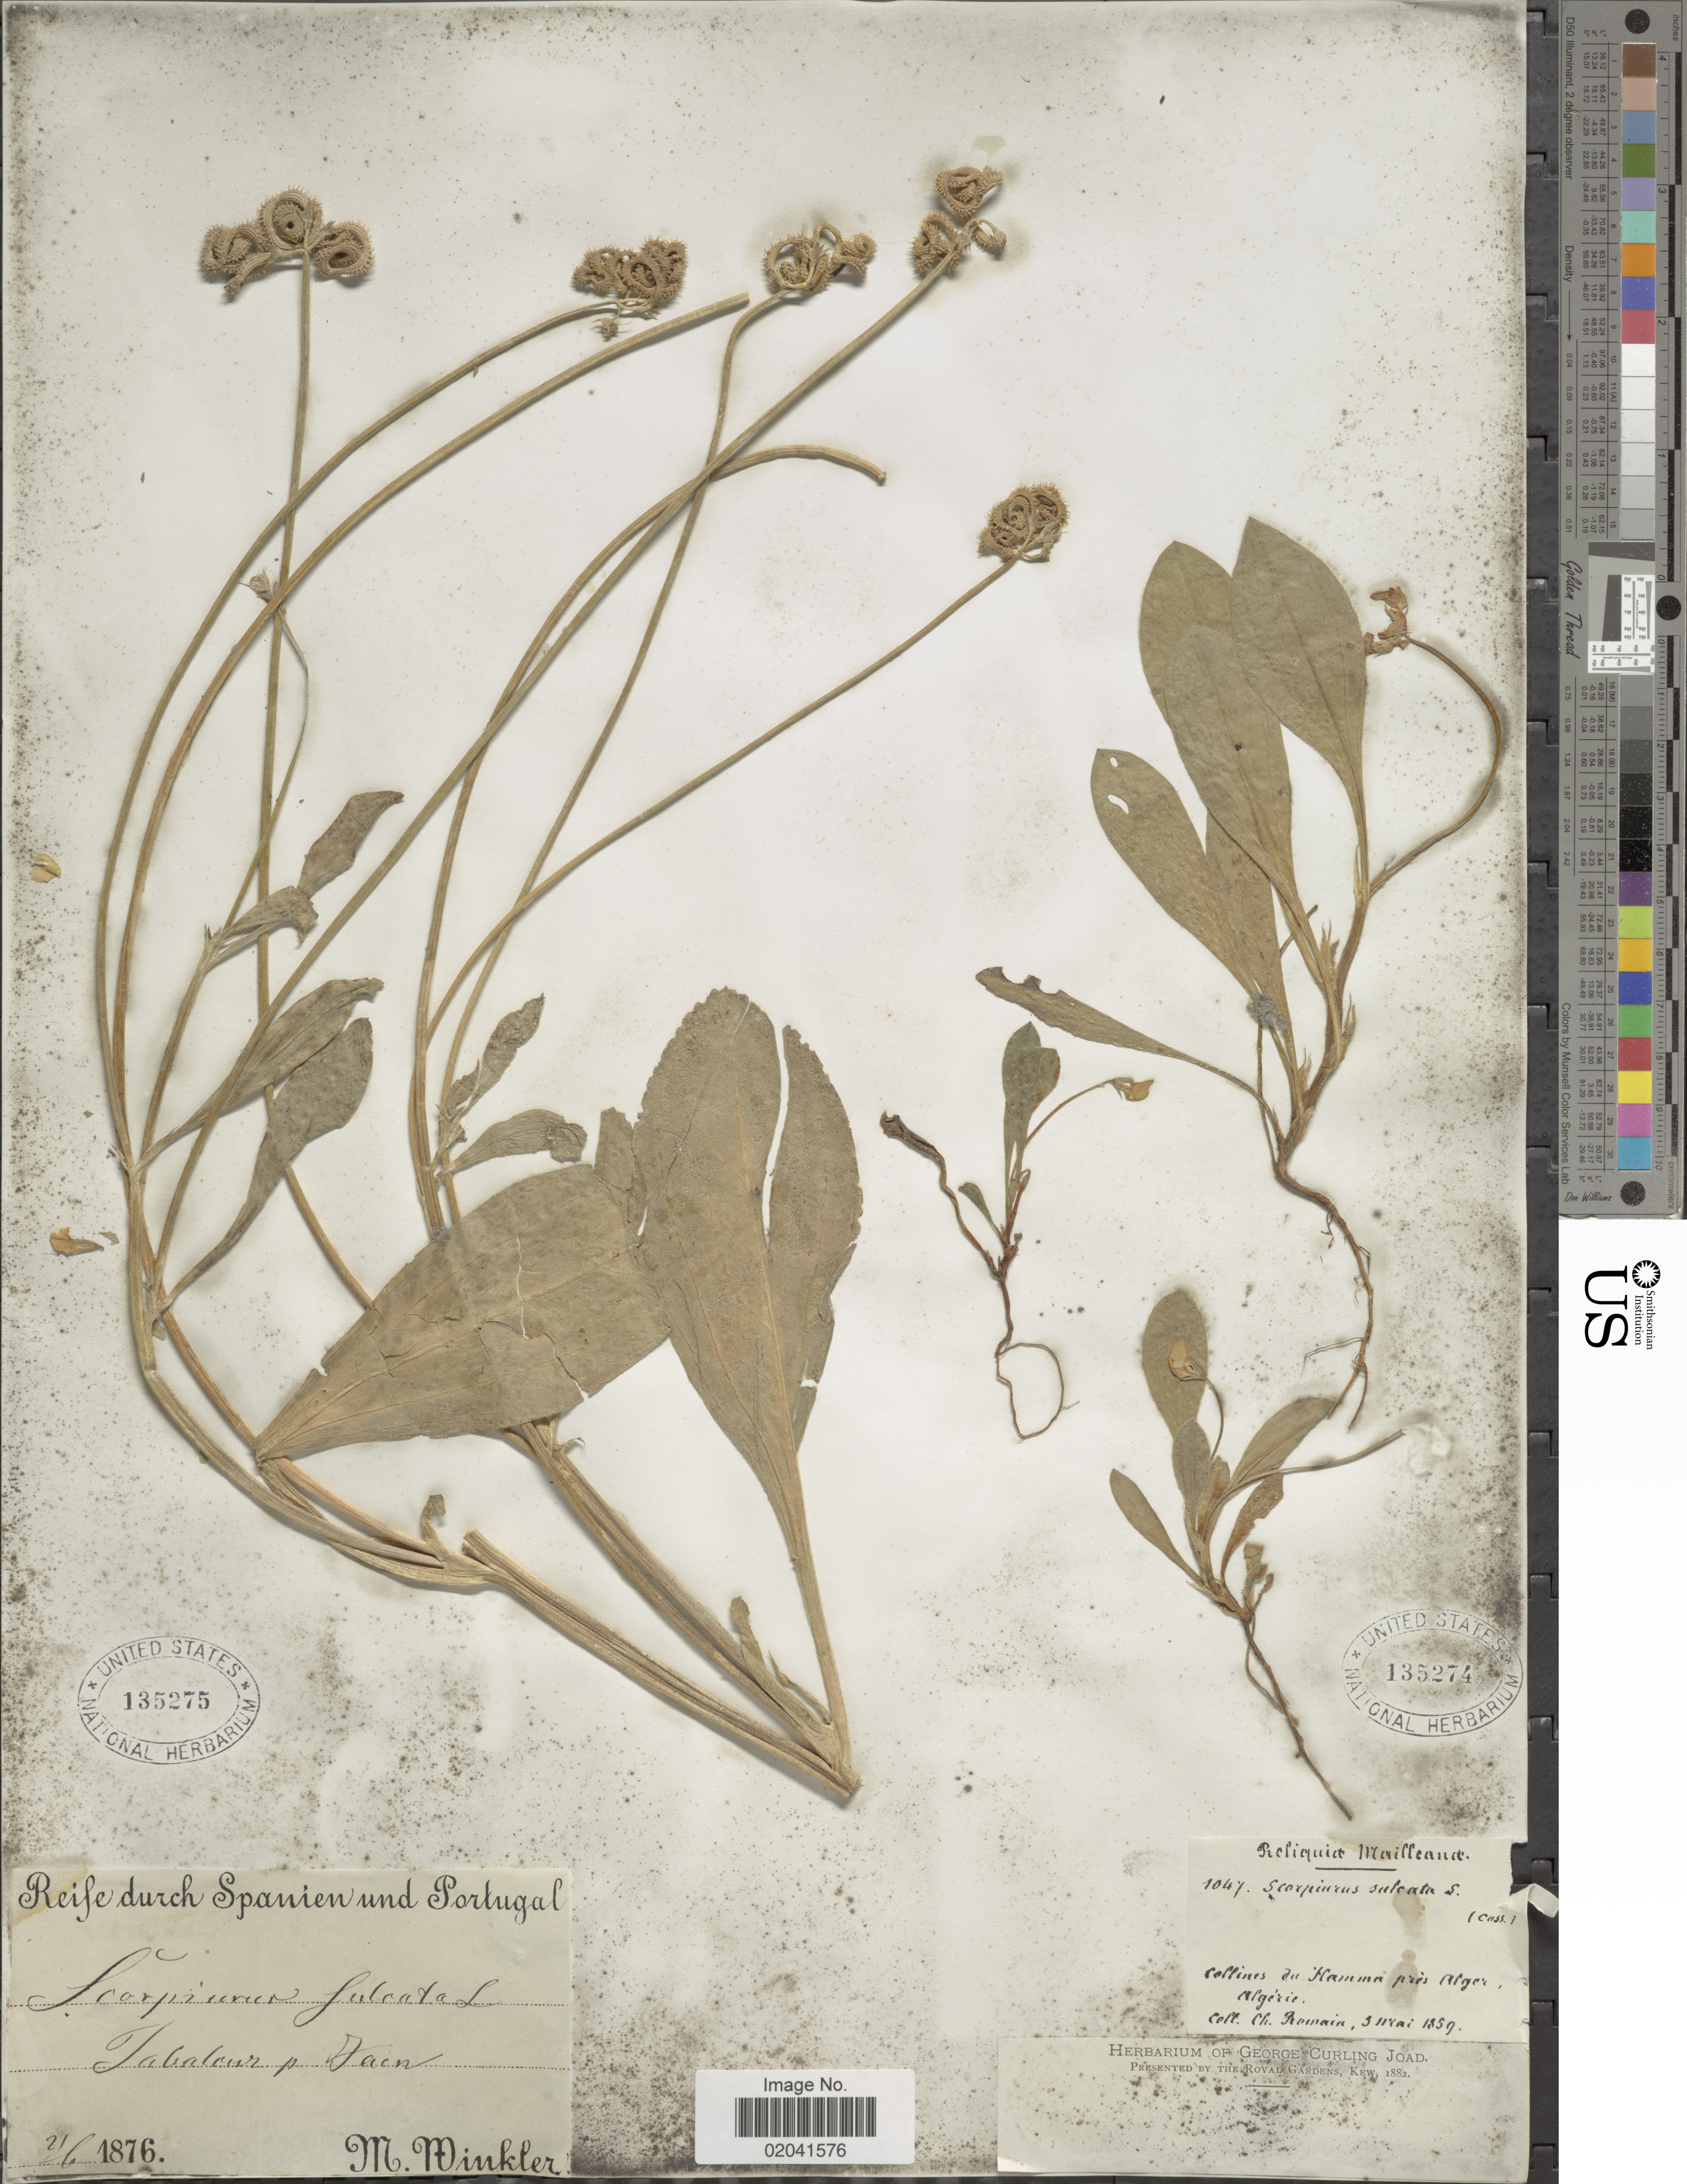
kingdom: Plantae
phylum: Tracheophyta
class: Magnoliopsida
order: Fabales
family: Fabaceae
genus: Scorpiurus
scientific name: Scorpiurus sulcata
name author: L.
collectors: C. Romain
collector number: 1047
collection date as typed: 3 Mai 1859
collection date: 1859-05-03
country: Algeria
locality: Collines du Hamma pres Alger.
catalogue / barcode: US 135274-2